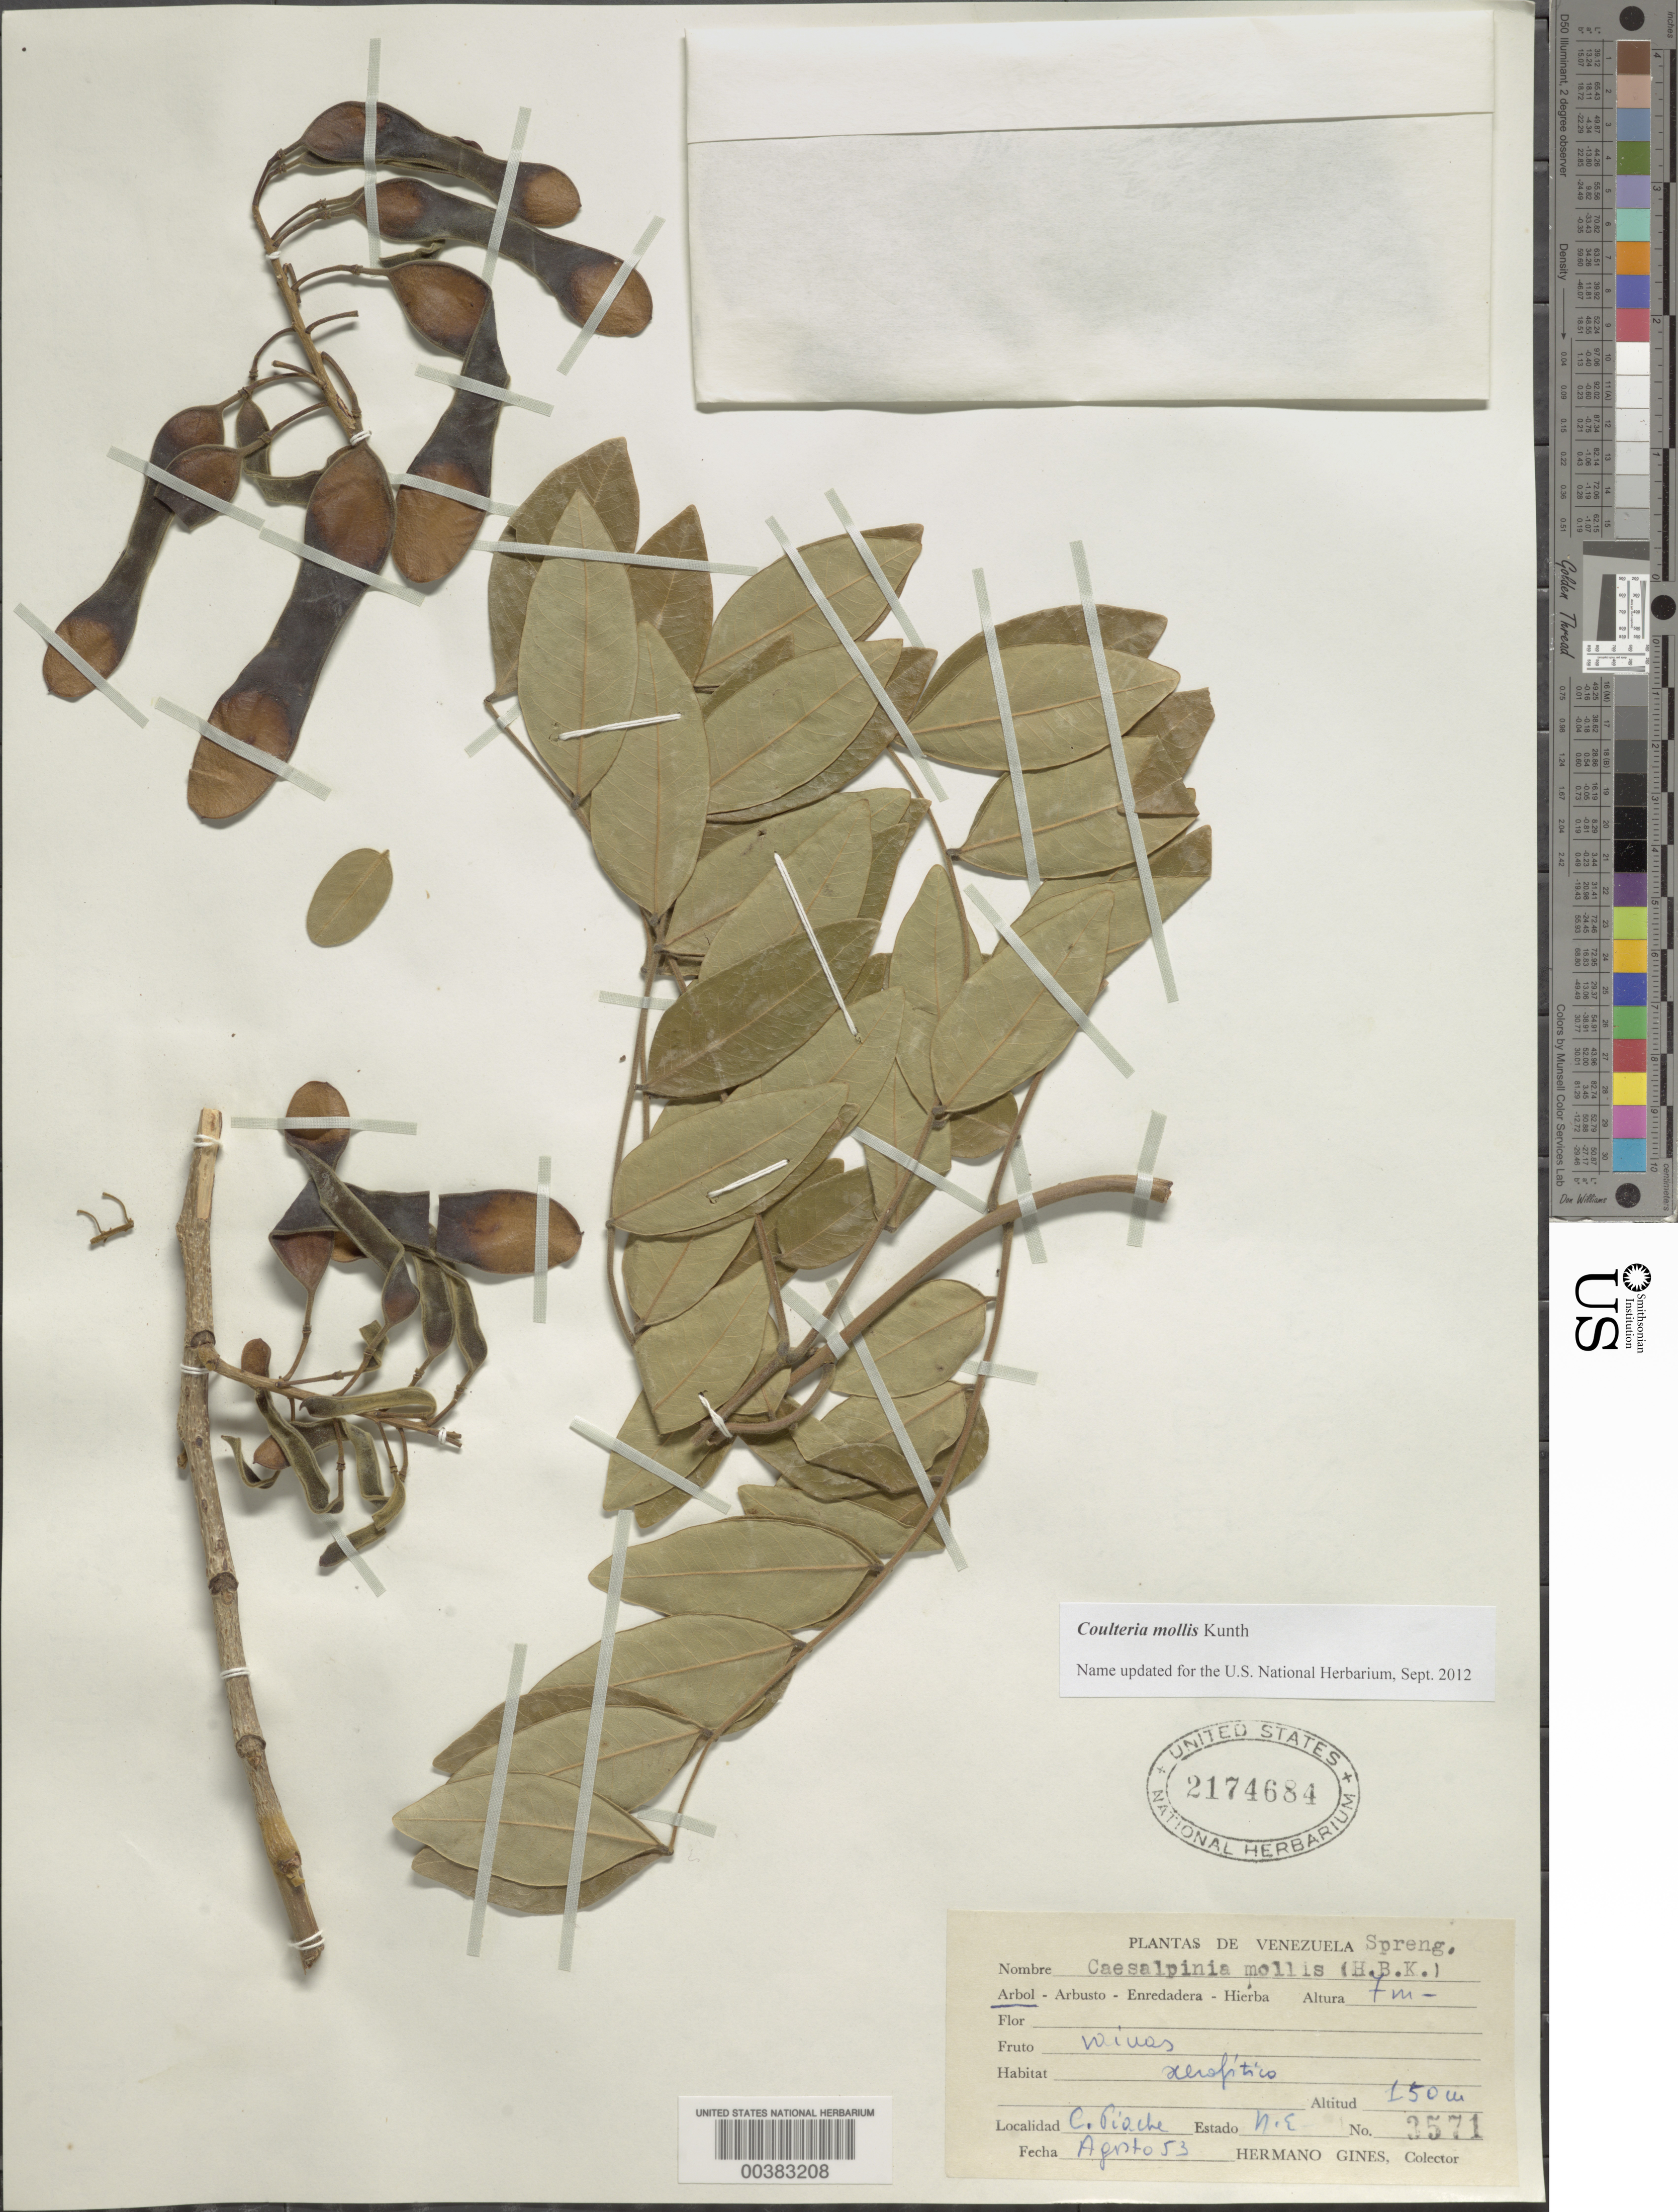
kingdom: Plantae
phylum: Tracheophyta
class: Magnoliopsida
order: Fabales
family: Fabaceae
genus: Coulteria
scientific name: Coulteria mollis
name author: Kunth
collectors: Bro. Gines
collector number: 3571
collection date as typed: Aug 1953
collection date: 1953-08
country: Venezuela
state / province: Nueva Esparta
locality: C. pinche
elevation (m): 150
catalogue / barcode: US 2174684